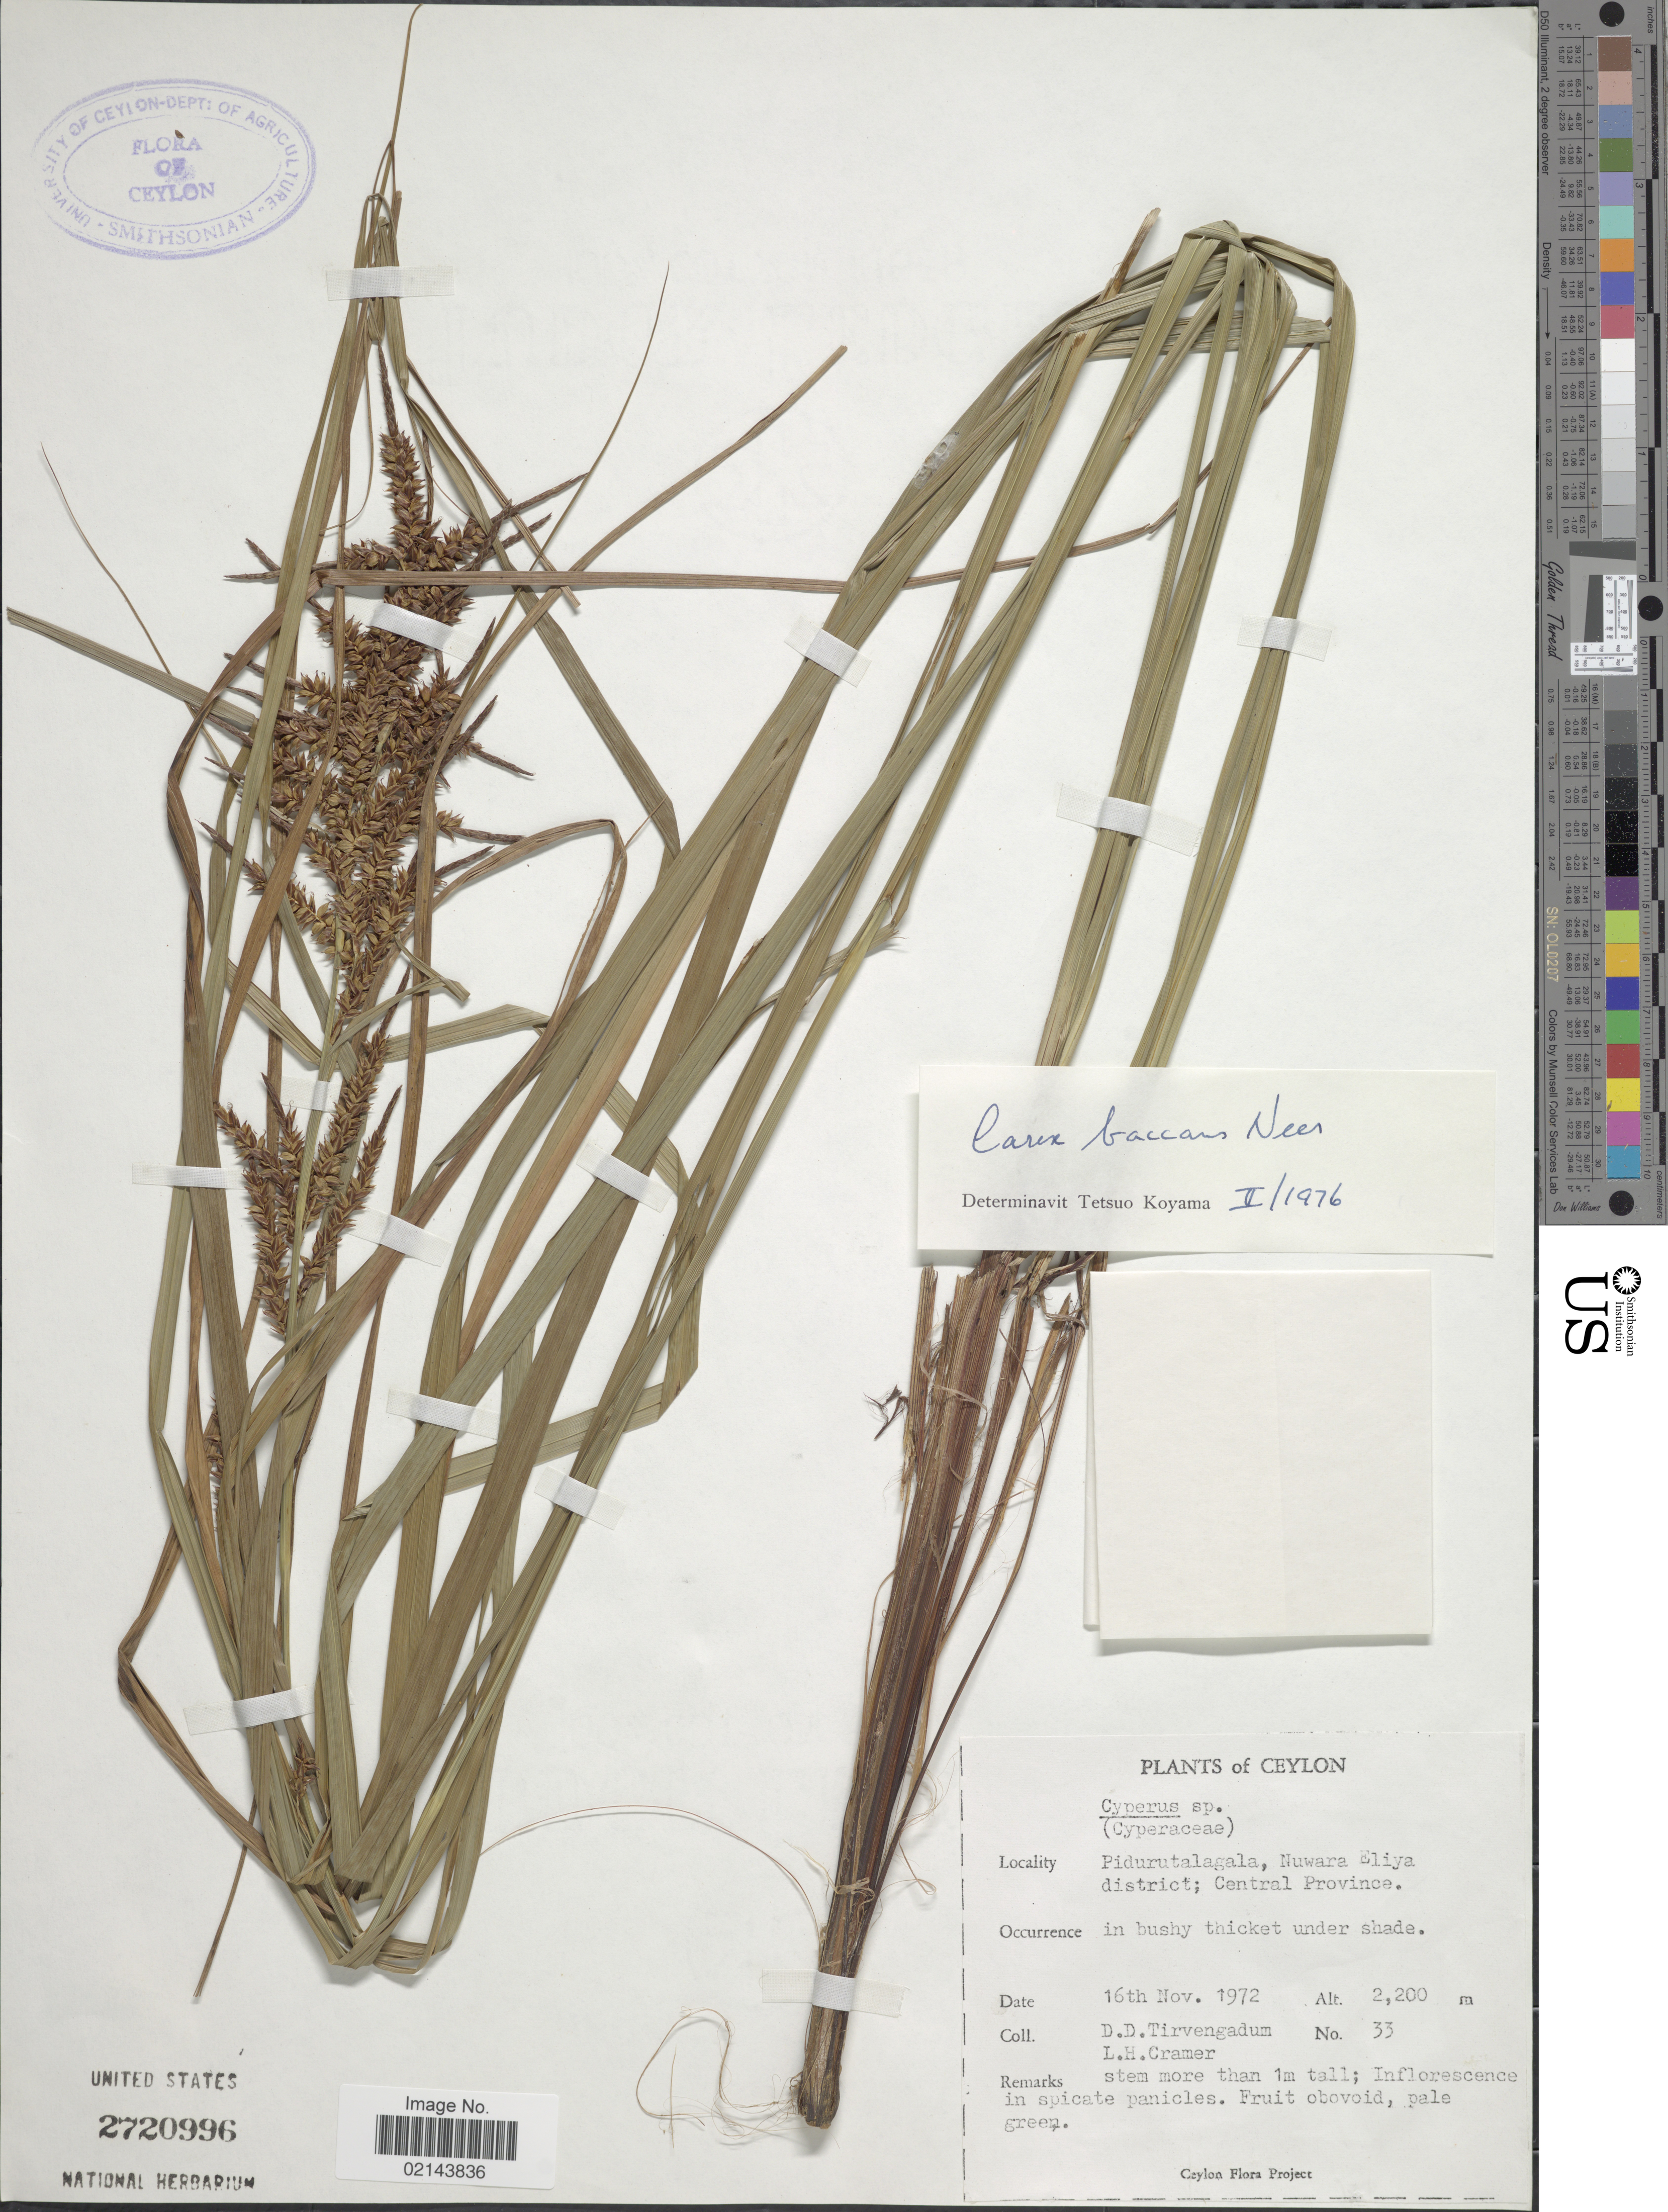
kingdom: Plantae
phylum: Tracheophyta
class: Liliopsida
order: Poales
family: Cyperaceae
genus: Carex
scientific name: Carex baccans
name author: Nees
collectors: D. Tirvengadum & L. H. Cramer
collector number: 33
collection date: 1972-11-16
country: Sri Lanka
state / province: Central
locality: Ceylon. Pidurutalagala, Nuwara Eliya district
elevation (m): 2200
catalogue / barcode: US 2720996